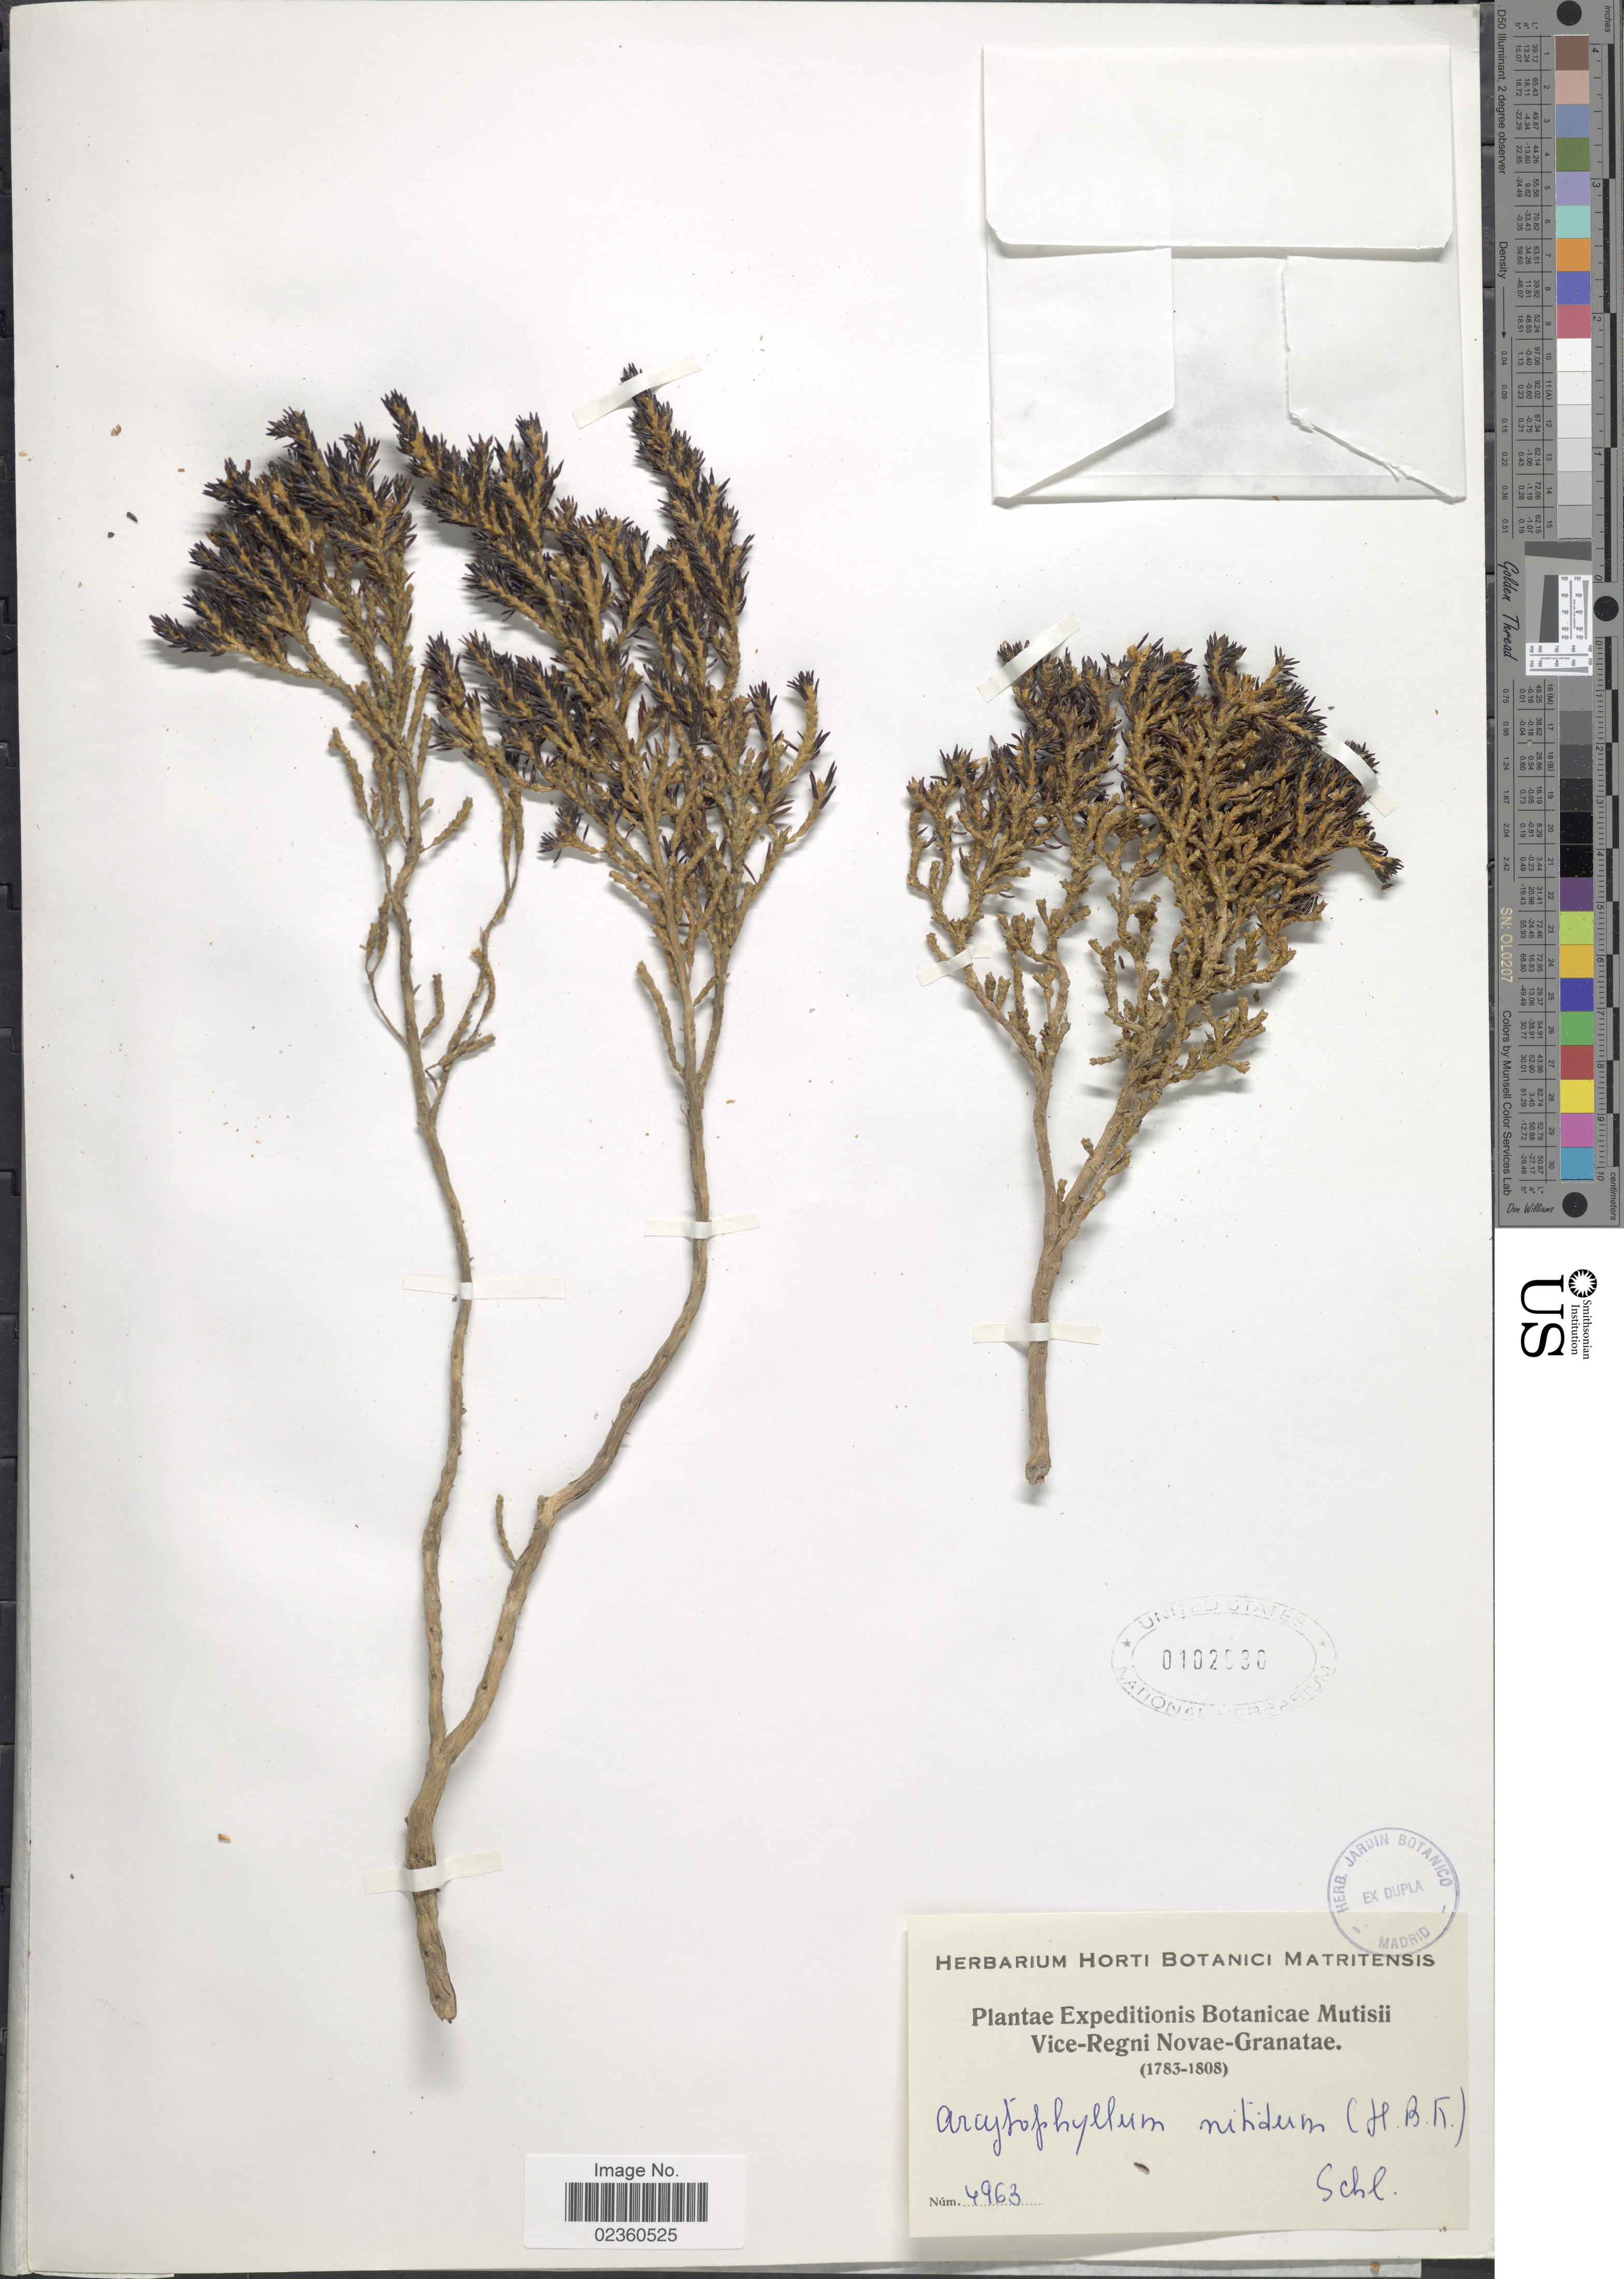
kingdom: Plantae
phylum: Tracheophyta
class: Magnoliopsida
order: Gentianales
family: Rubiaceae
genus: Arcytophyllum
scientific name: Arcytophyllum nitidum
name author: (Kunth) Schltdl.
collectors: ex herb. Horti Botanici Matritensis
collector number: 4963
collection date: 1783/1808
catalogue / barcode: US 102530